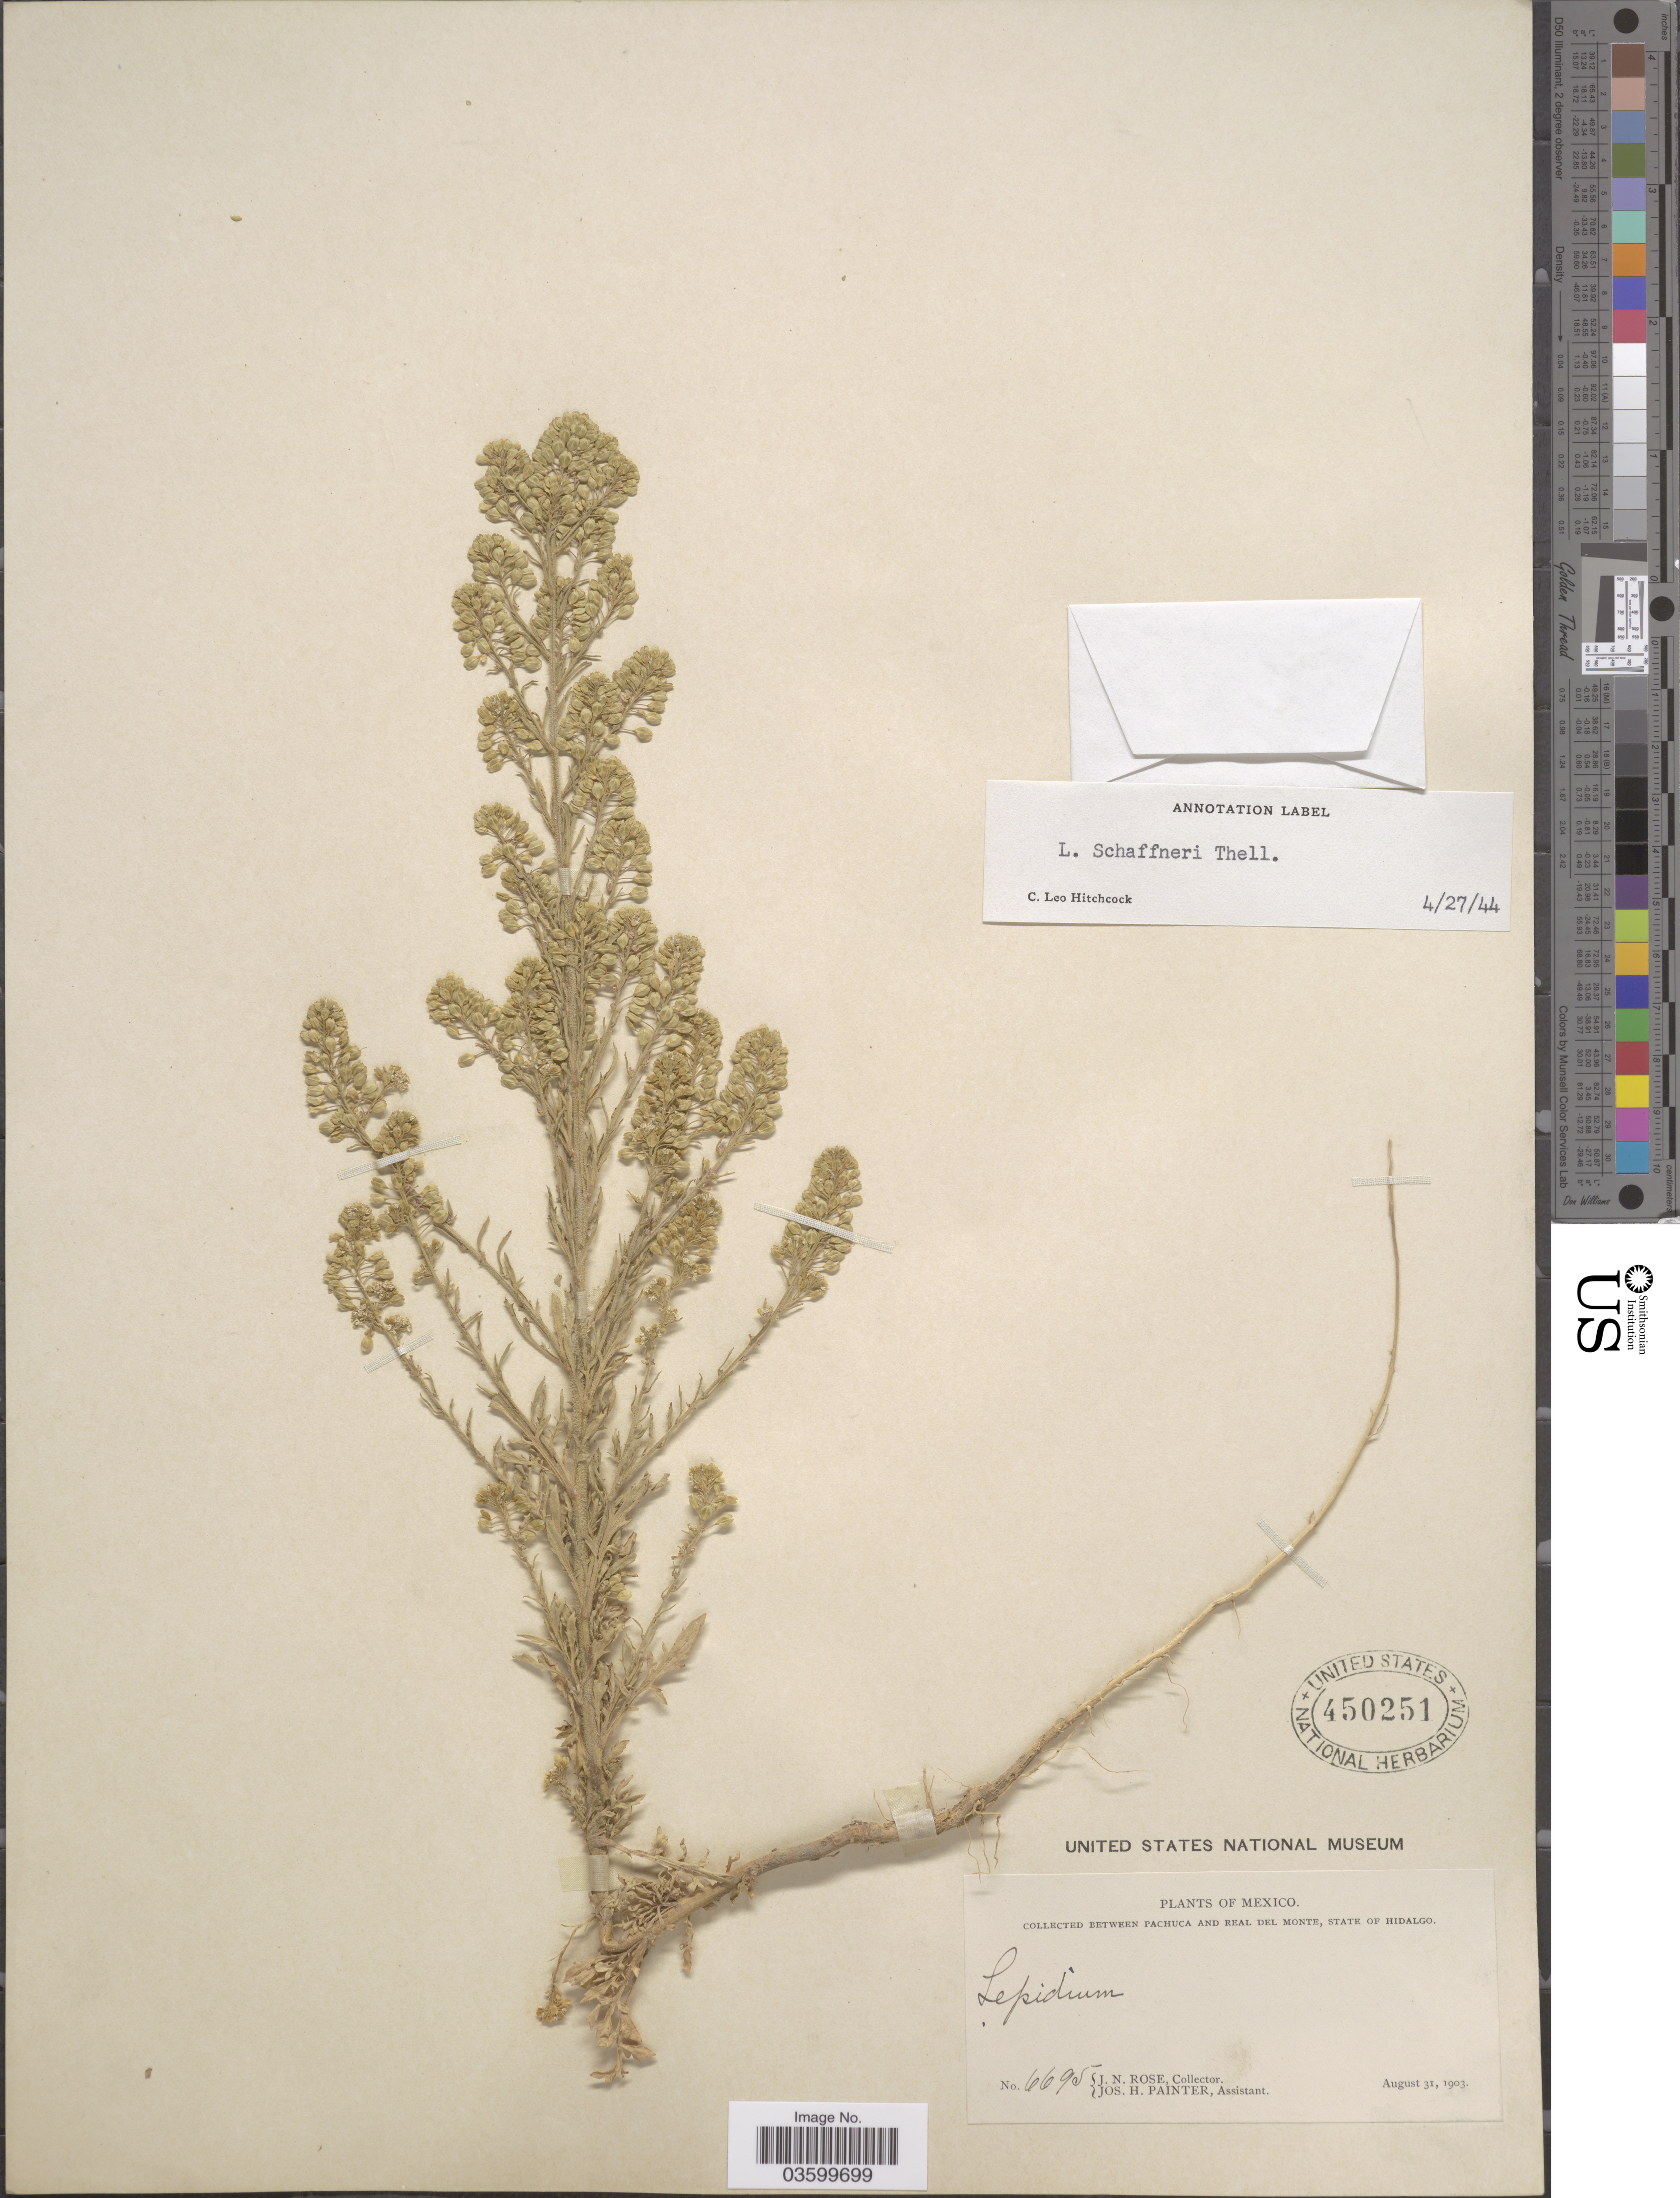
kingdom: Plantae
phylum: Tracheophyta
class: Magnoliopsida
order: Brassicales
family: Brassicaceae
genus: Lepidium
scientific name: Lepidium schaffneri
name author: Thell.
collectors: J. N. Rose & J. H. Painter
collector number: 6695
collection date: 1903-08-31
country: Mexico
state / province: Hidalgo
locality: Between Pachuca and Real del Monte.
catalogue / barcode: US 450251